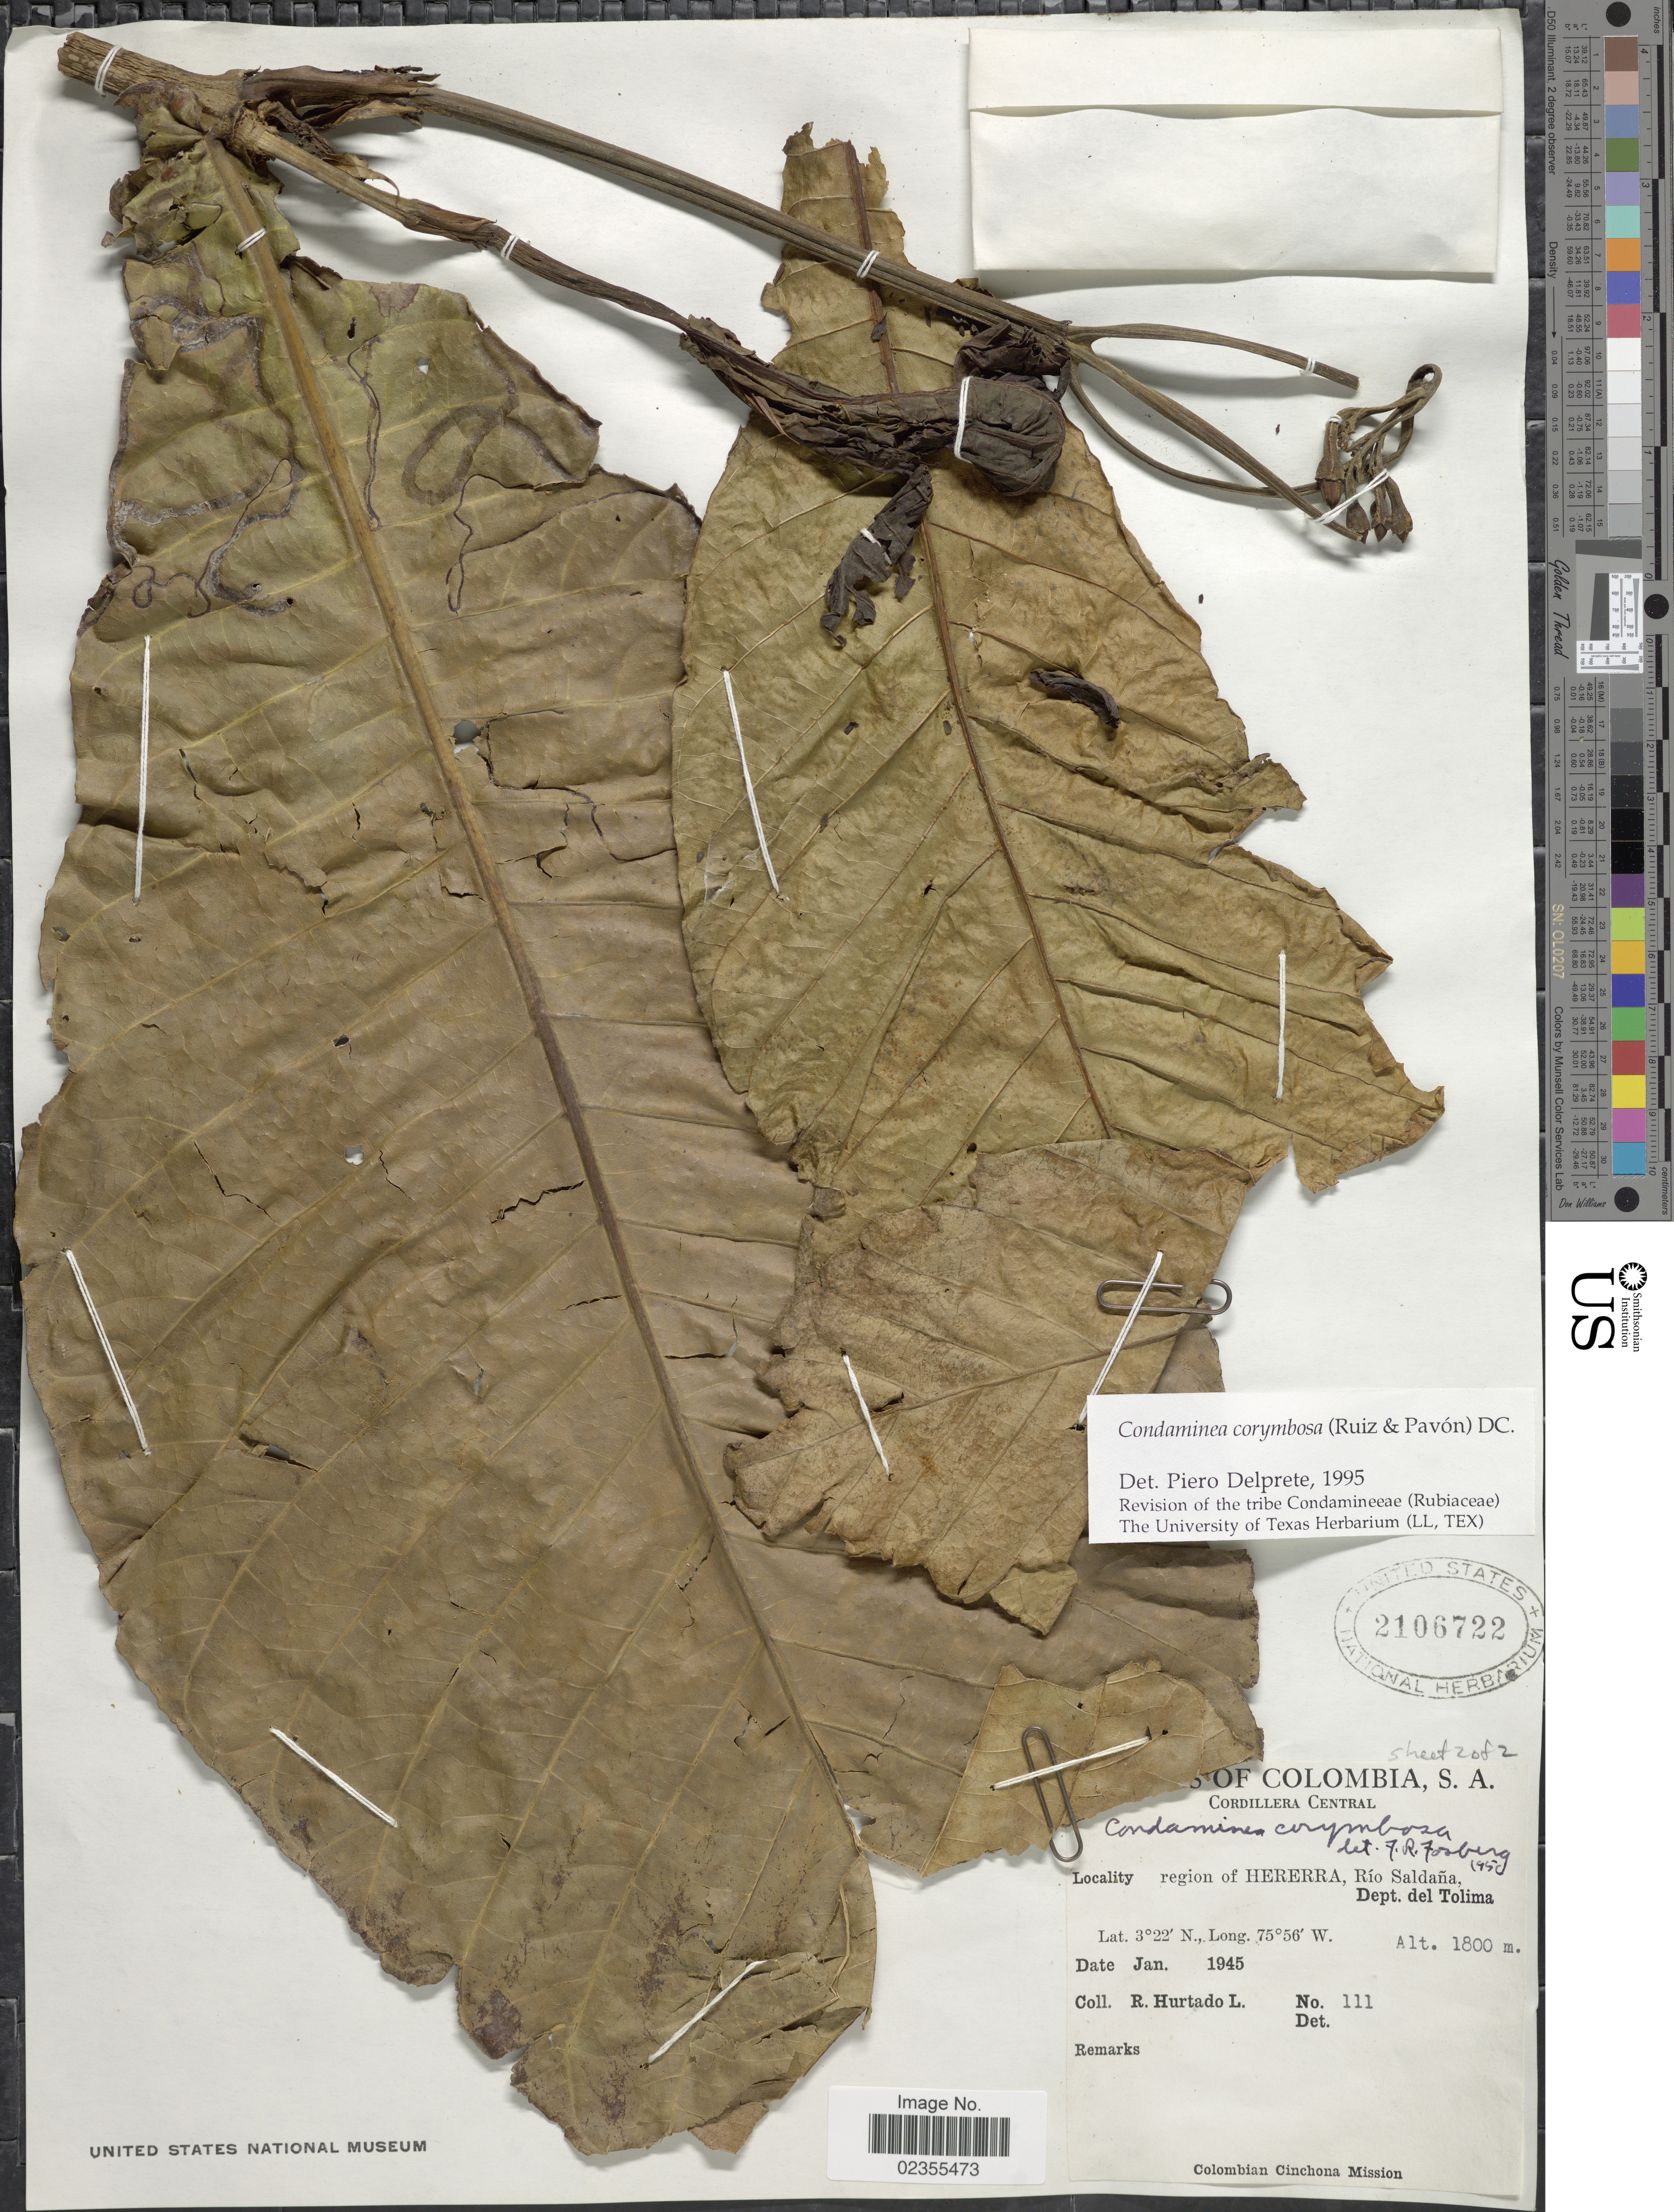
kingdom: Plantae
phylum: Tracheophyta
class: Magnoliopsida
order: Gentianales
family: Rubiaceae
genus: Condaminea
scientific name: Condaminea corymbosa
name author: (Ruiz & Pav.) DC.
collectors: R. Hurtado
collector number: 111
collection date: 1945-01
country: Colombia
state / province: Tolima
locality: Cordillera Central. Region of Hererra Rio Saldana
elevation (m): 1800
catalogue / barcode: US 2106722